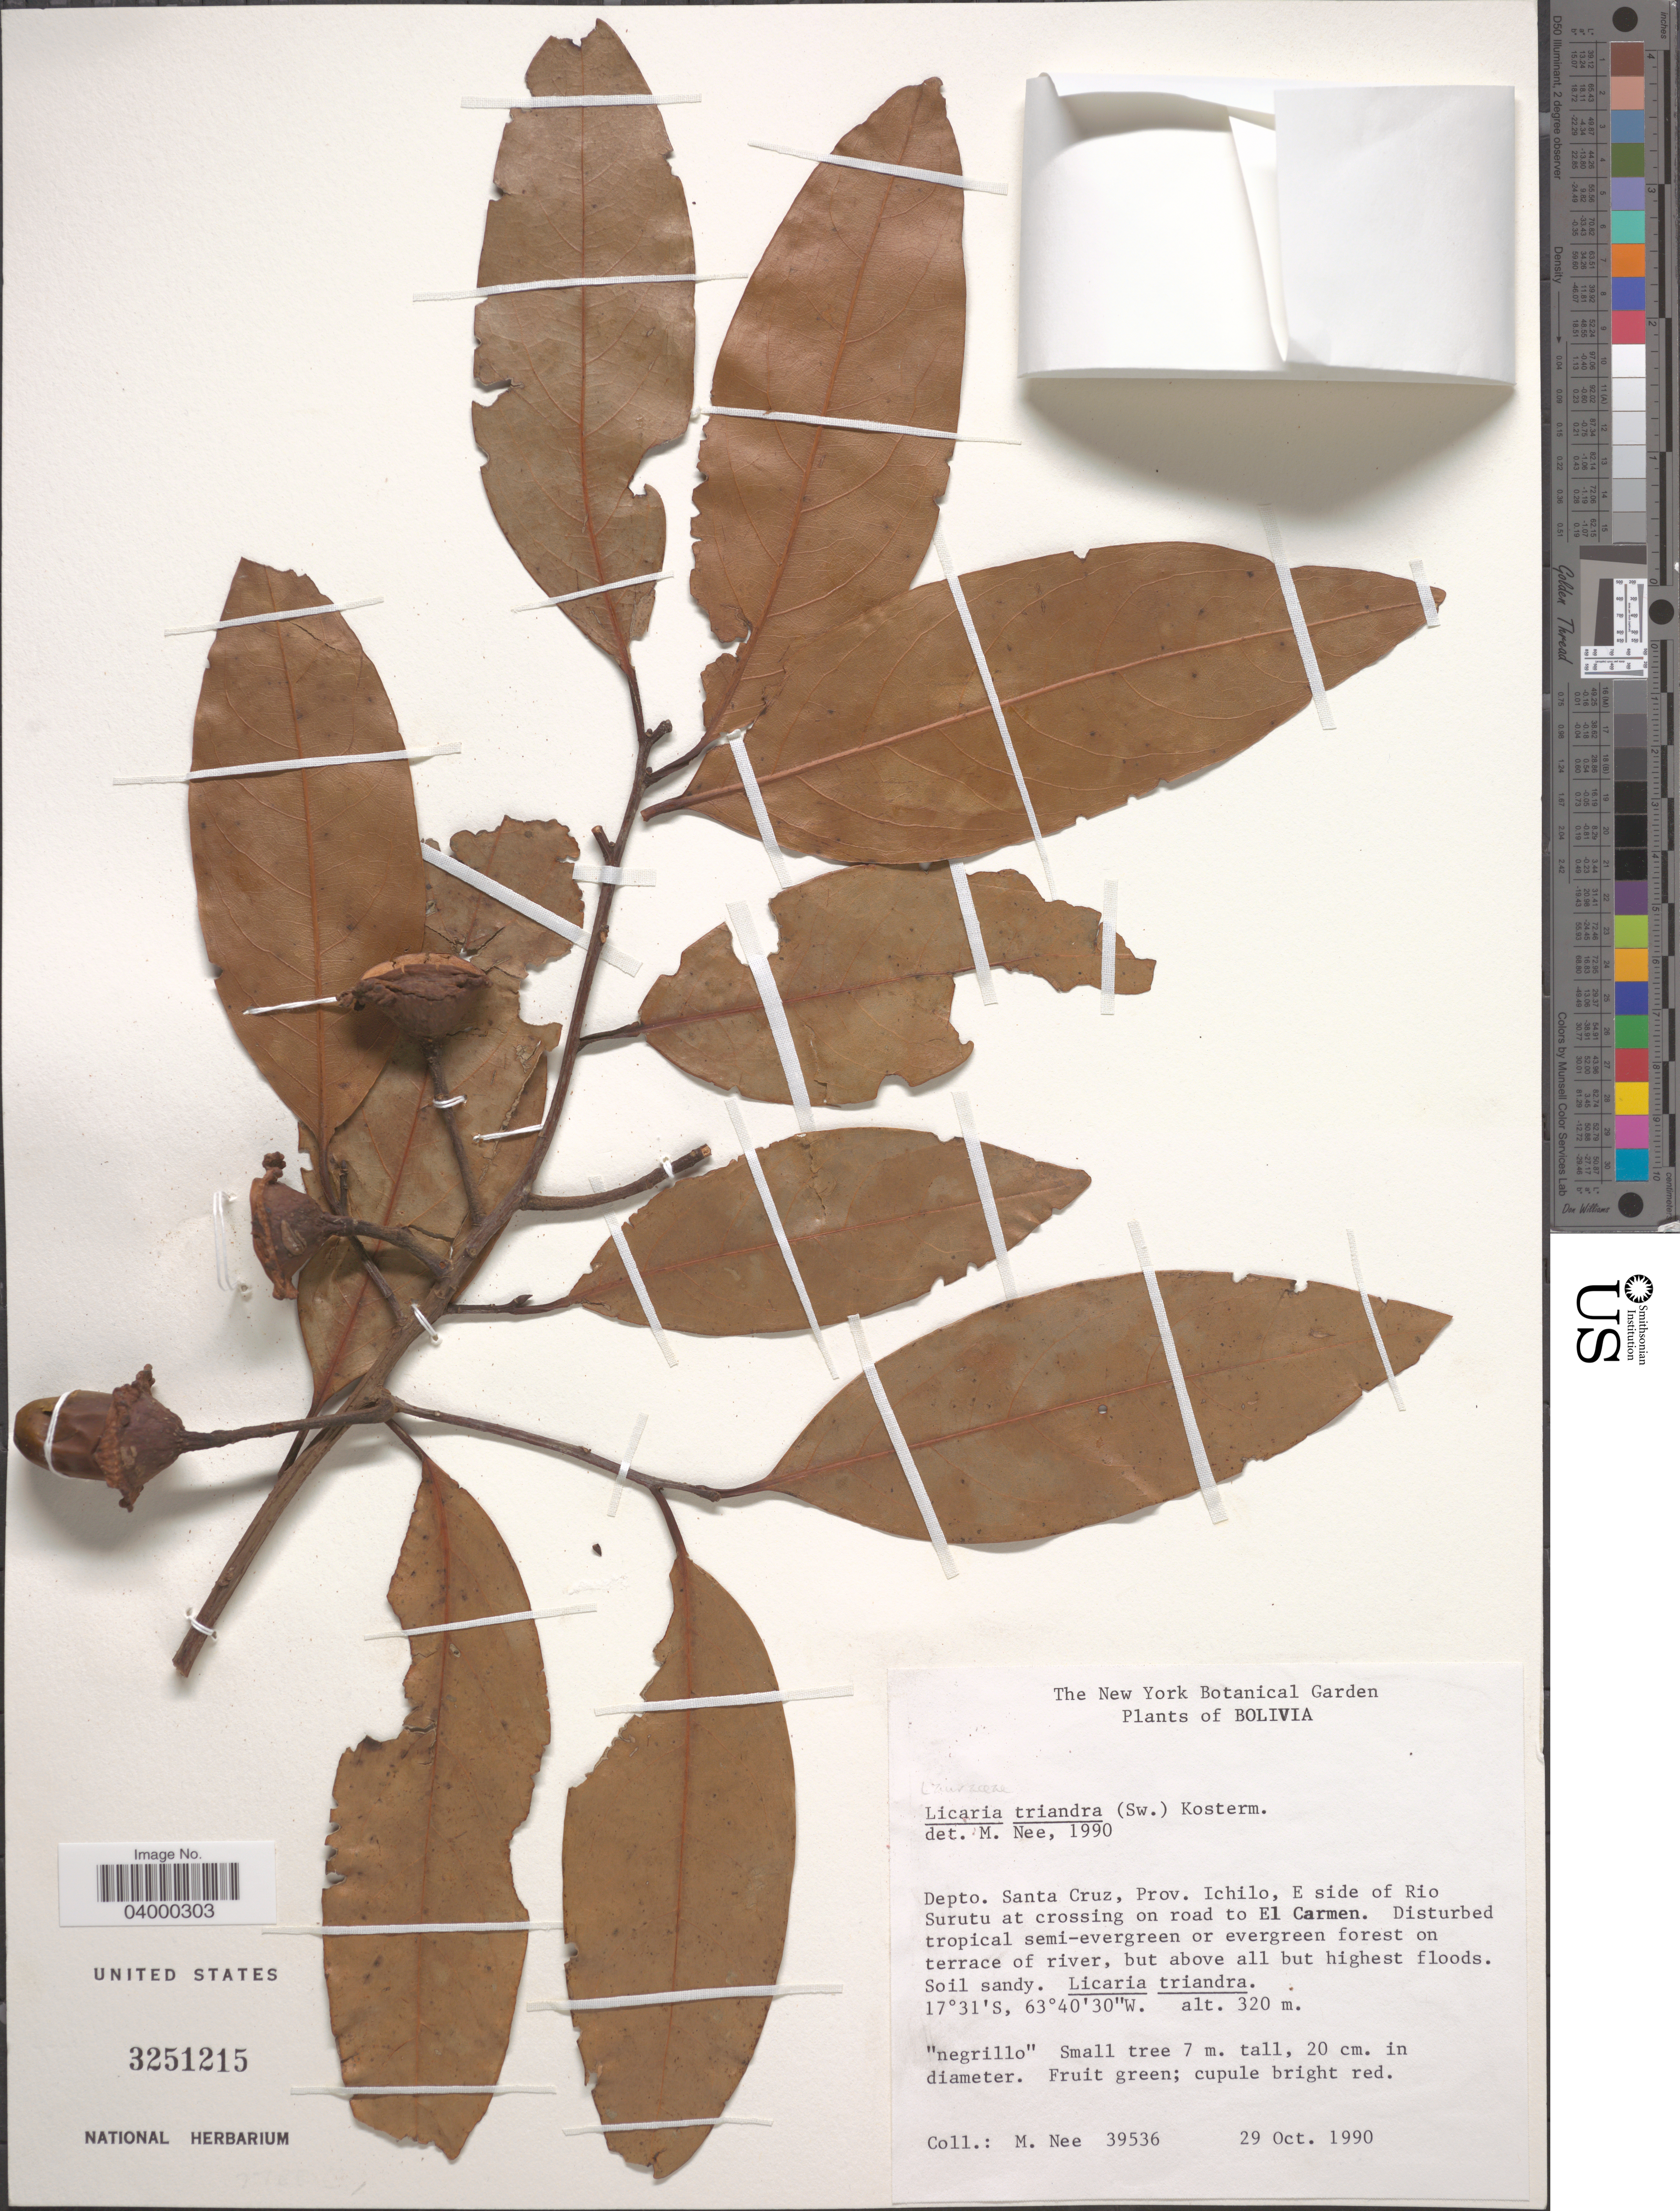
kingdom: Plantae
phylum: Tracheophyta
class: Magnoliopsida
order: Laurales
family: Lauraceae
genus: Licaria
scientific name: Licaria triandra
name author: (Sw.) Kosterm.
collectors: M. Nee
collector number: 39536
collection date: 1990-10-29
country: Bolivia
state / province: Santa Cruz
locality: Depto. Santa Cruz, Prov. Ichilo, E side of Rio Surutu at crossing on road to El Carmen.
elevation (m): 320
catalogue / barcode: US 3251215